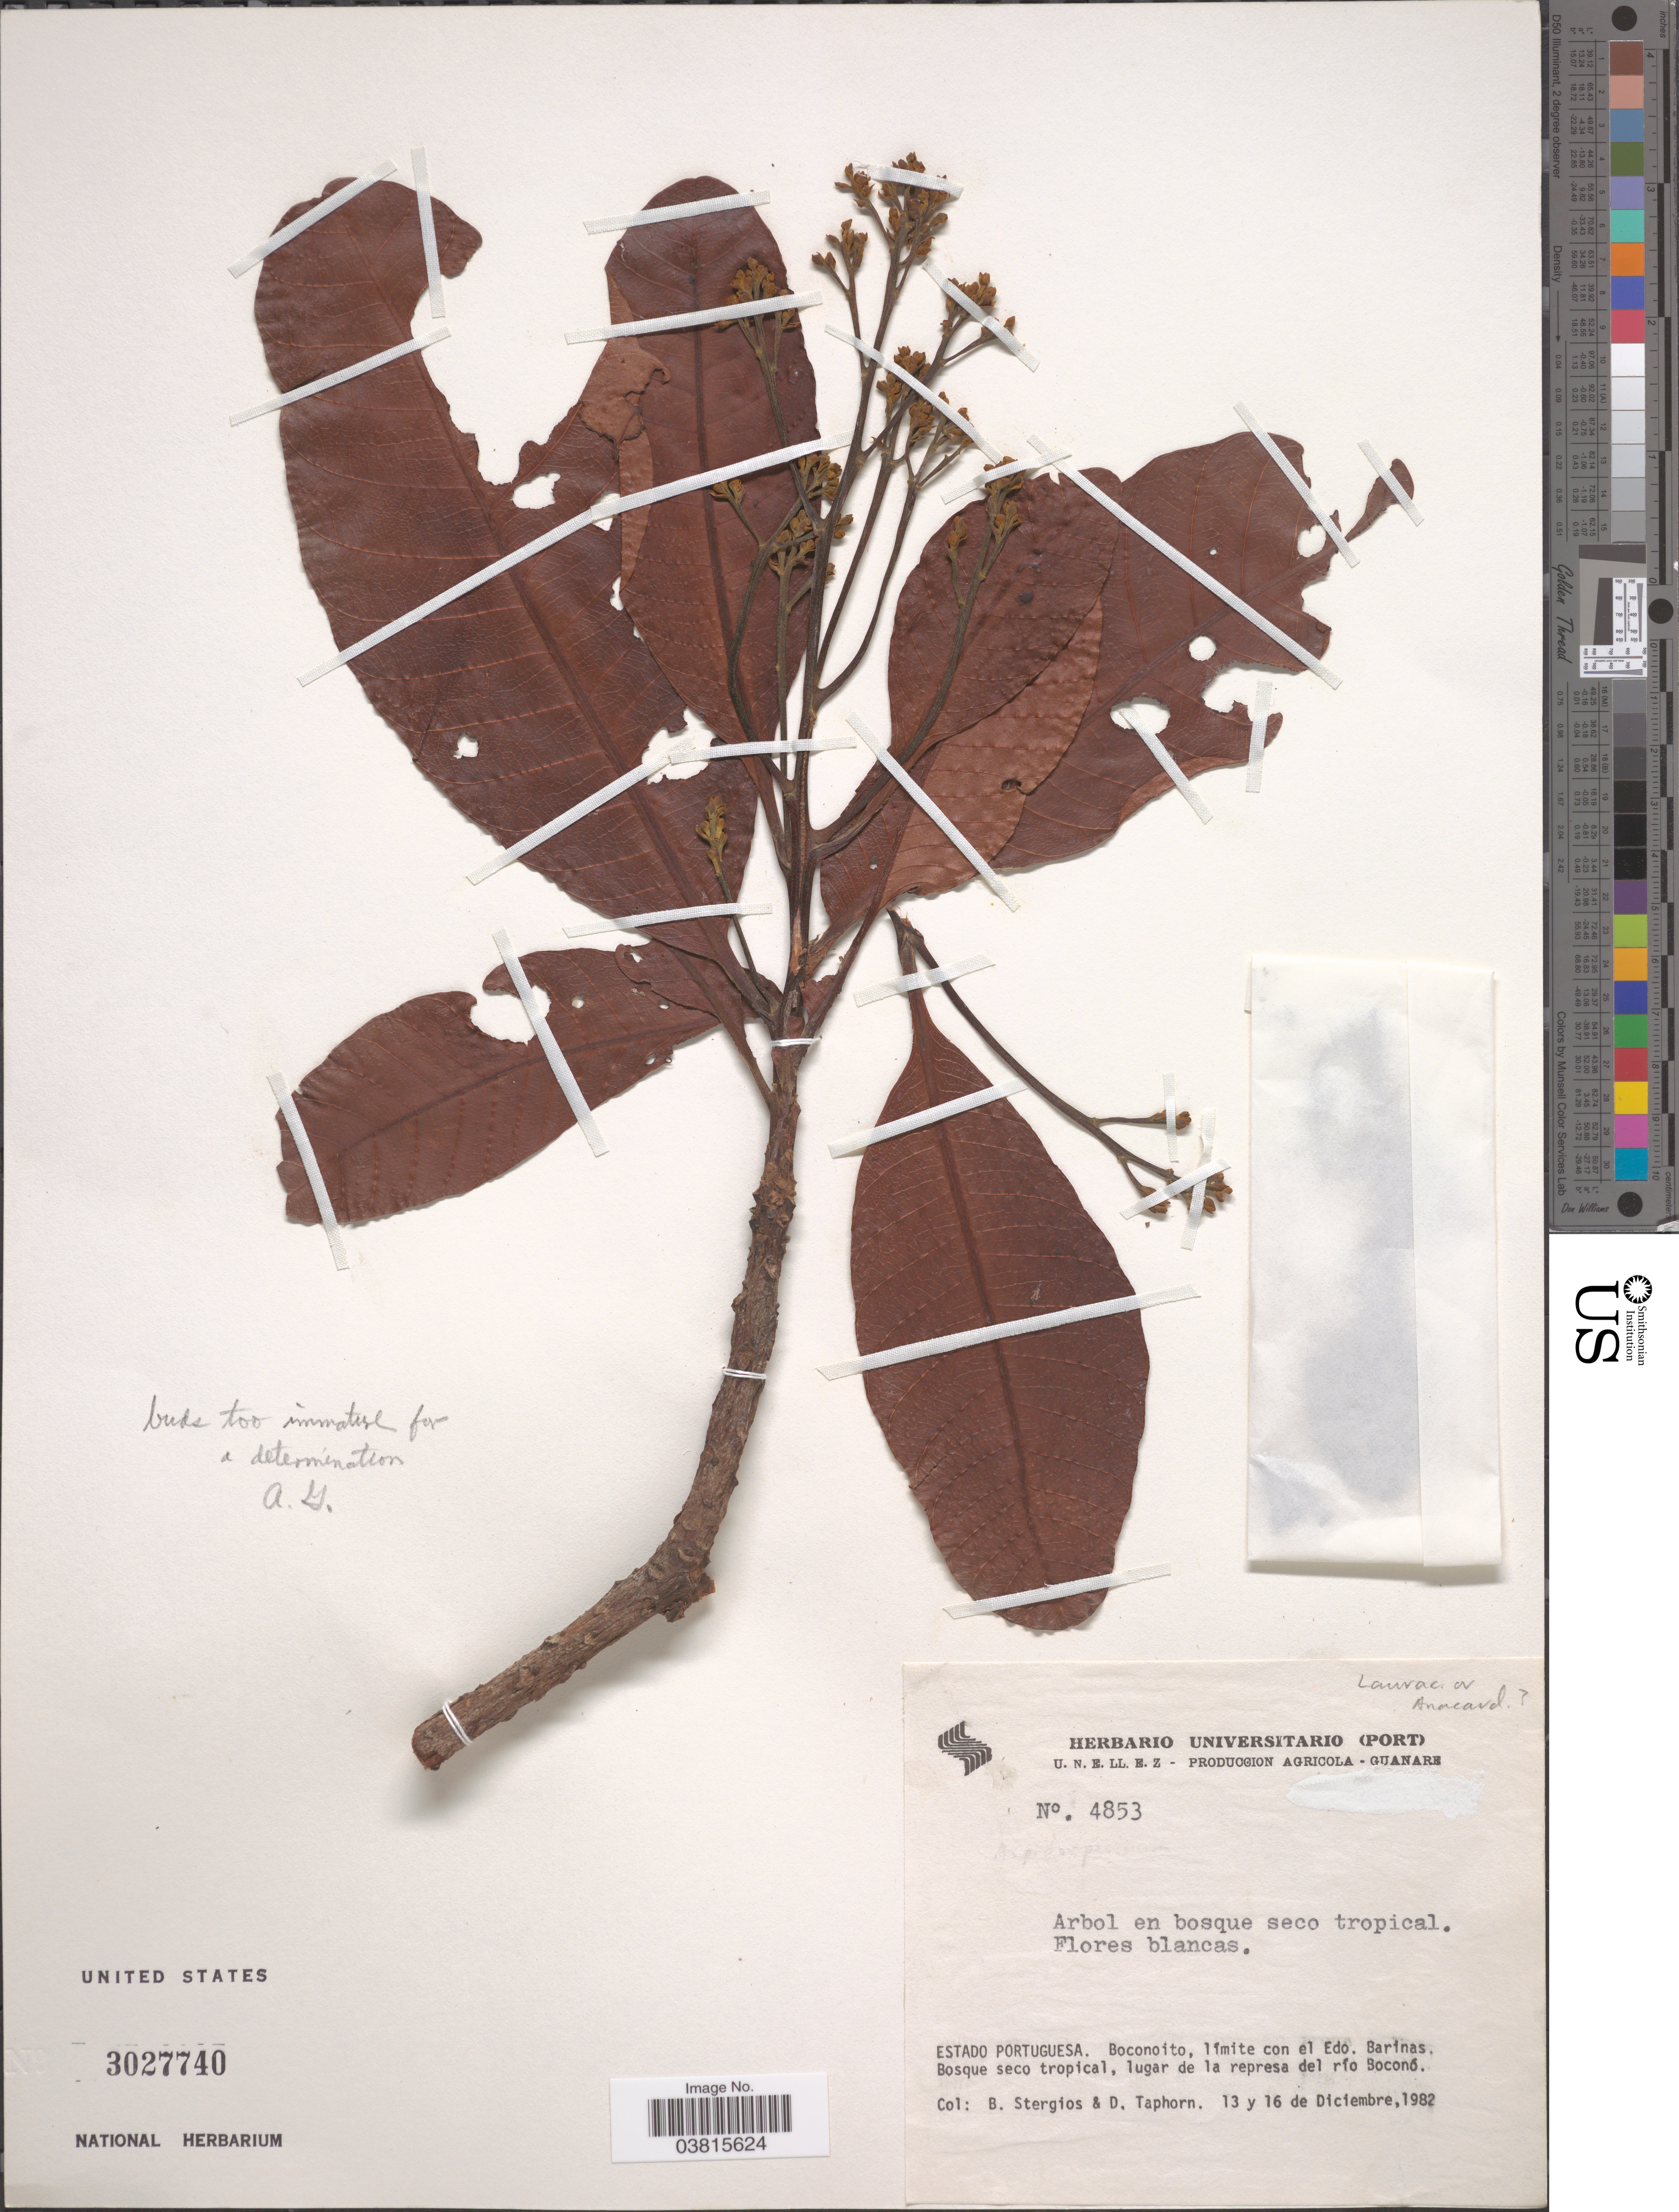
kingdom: Plantae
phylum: Tracheophyta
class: Magnoliopsida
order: Laurales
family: Lauraceae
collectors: B. G. Stergios & D. Taphorn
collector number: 4853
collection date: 1982-12-13/1982-12-16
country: Venezuela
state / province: Portuguesa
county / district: San Genaro de Boconoito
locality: Boconoito, límite con el Edo. Barinas, lugar de la represa del río Boconó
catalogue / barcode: US 3027740